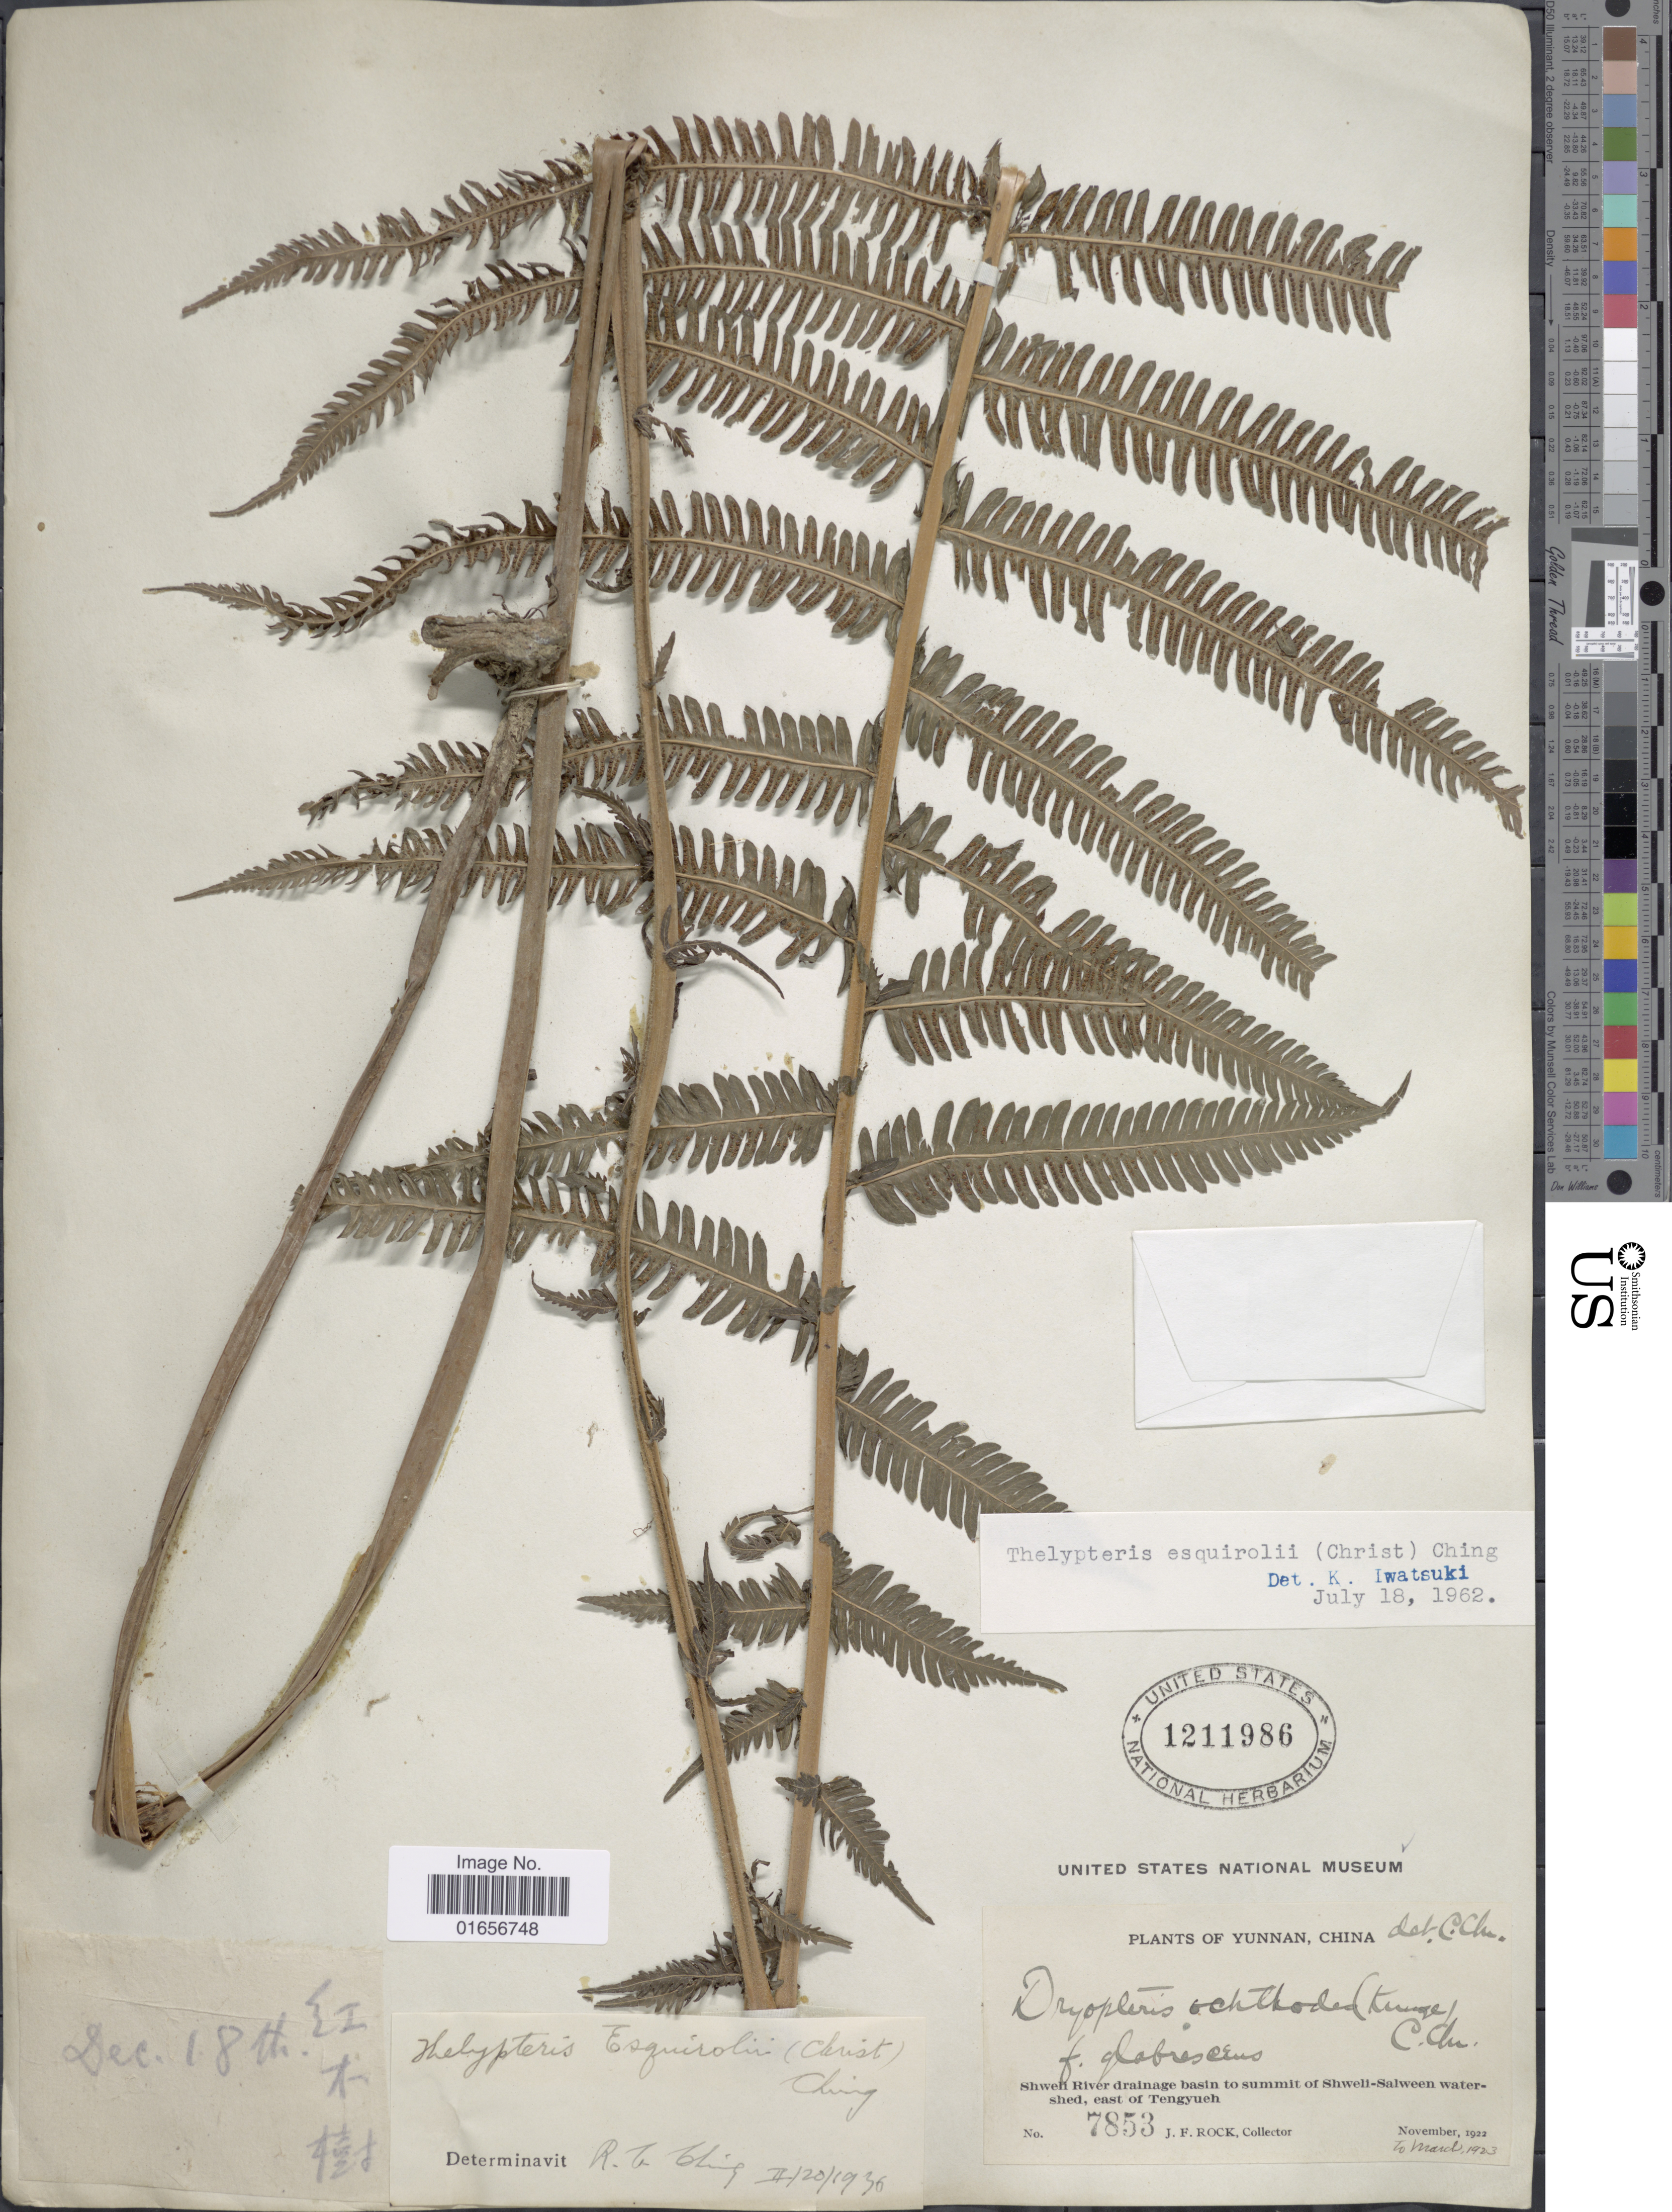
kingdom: Plantae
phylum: Tracheophyta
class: Polypodiopsida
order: Polypodiales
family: Thelypteridaceae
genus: Pseudocyclosorus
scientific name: Pseudocyclosorus esquirolii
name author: (Christ) Ching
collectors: J. Rock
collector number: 7853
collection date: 1922-11/1923-03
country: China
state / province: Yunnan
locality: Shweli River drainage basin to summit of Shweli- Salween watershed, east of Tengyueh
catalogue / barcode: US 1211986